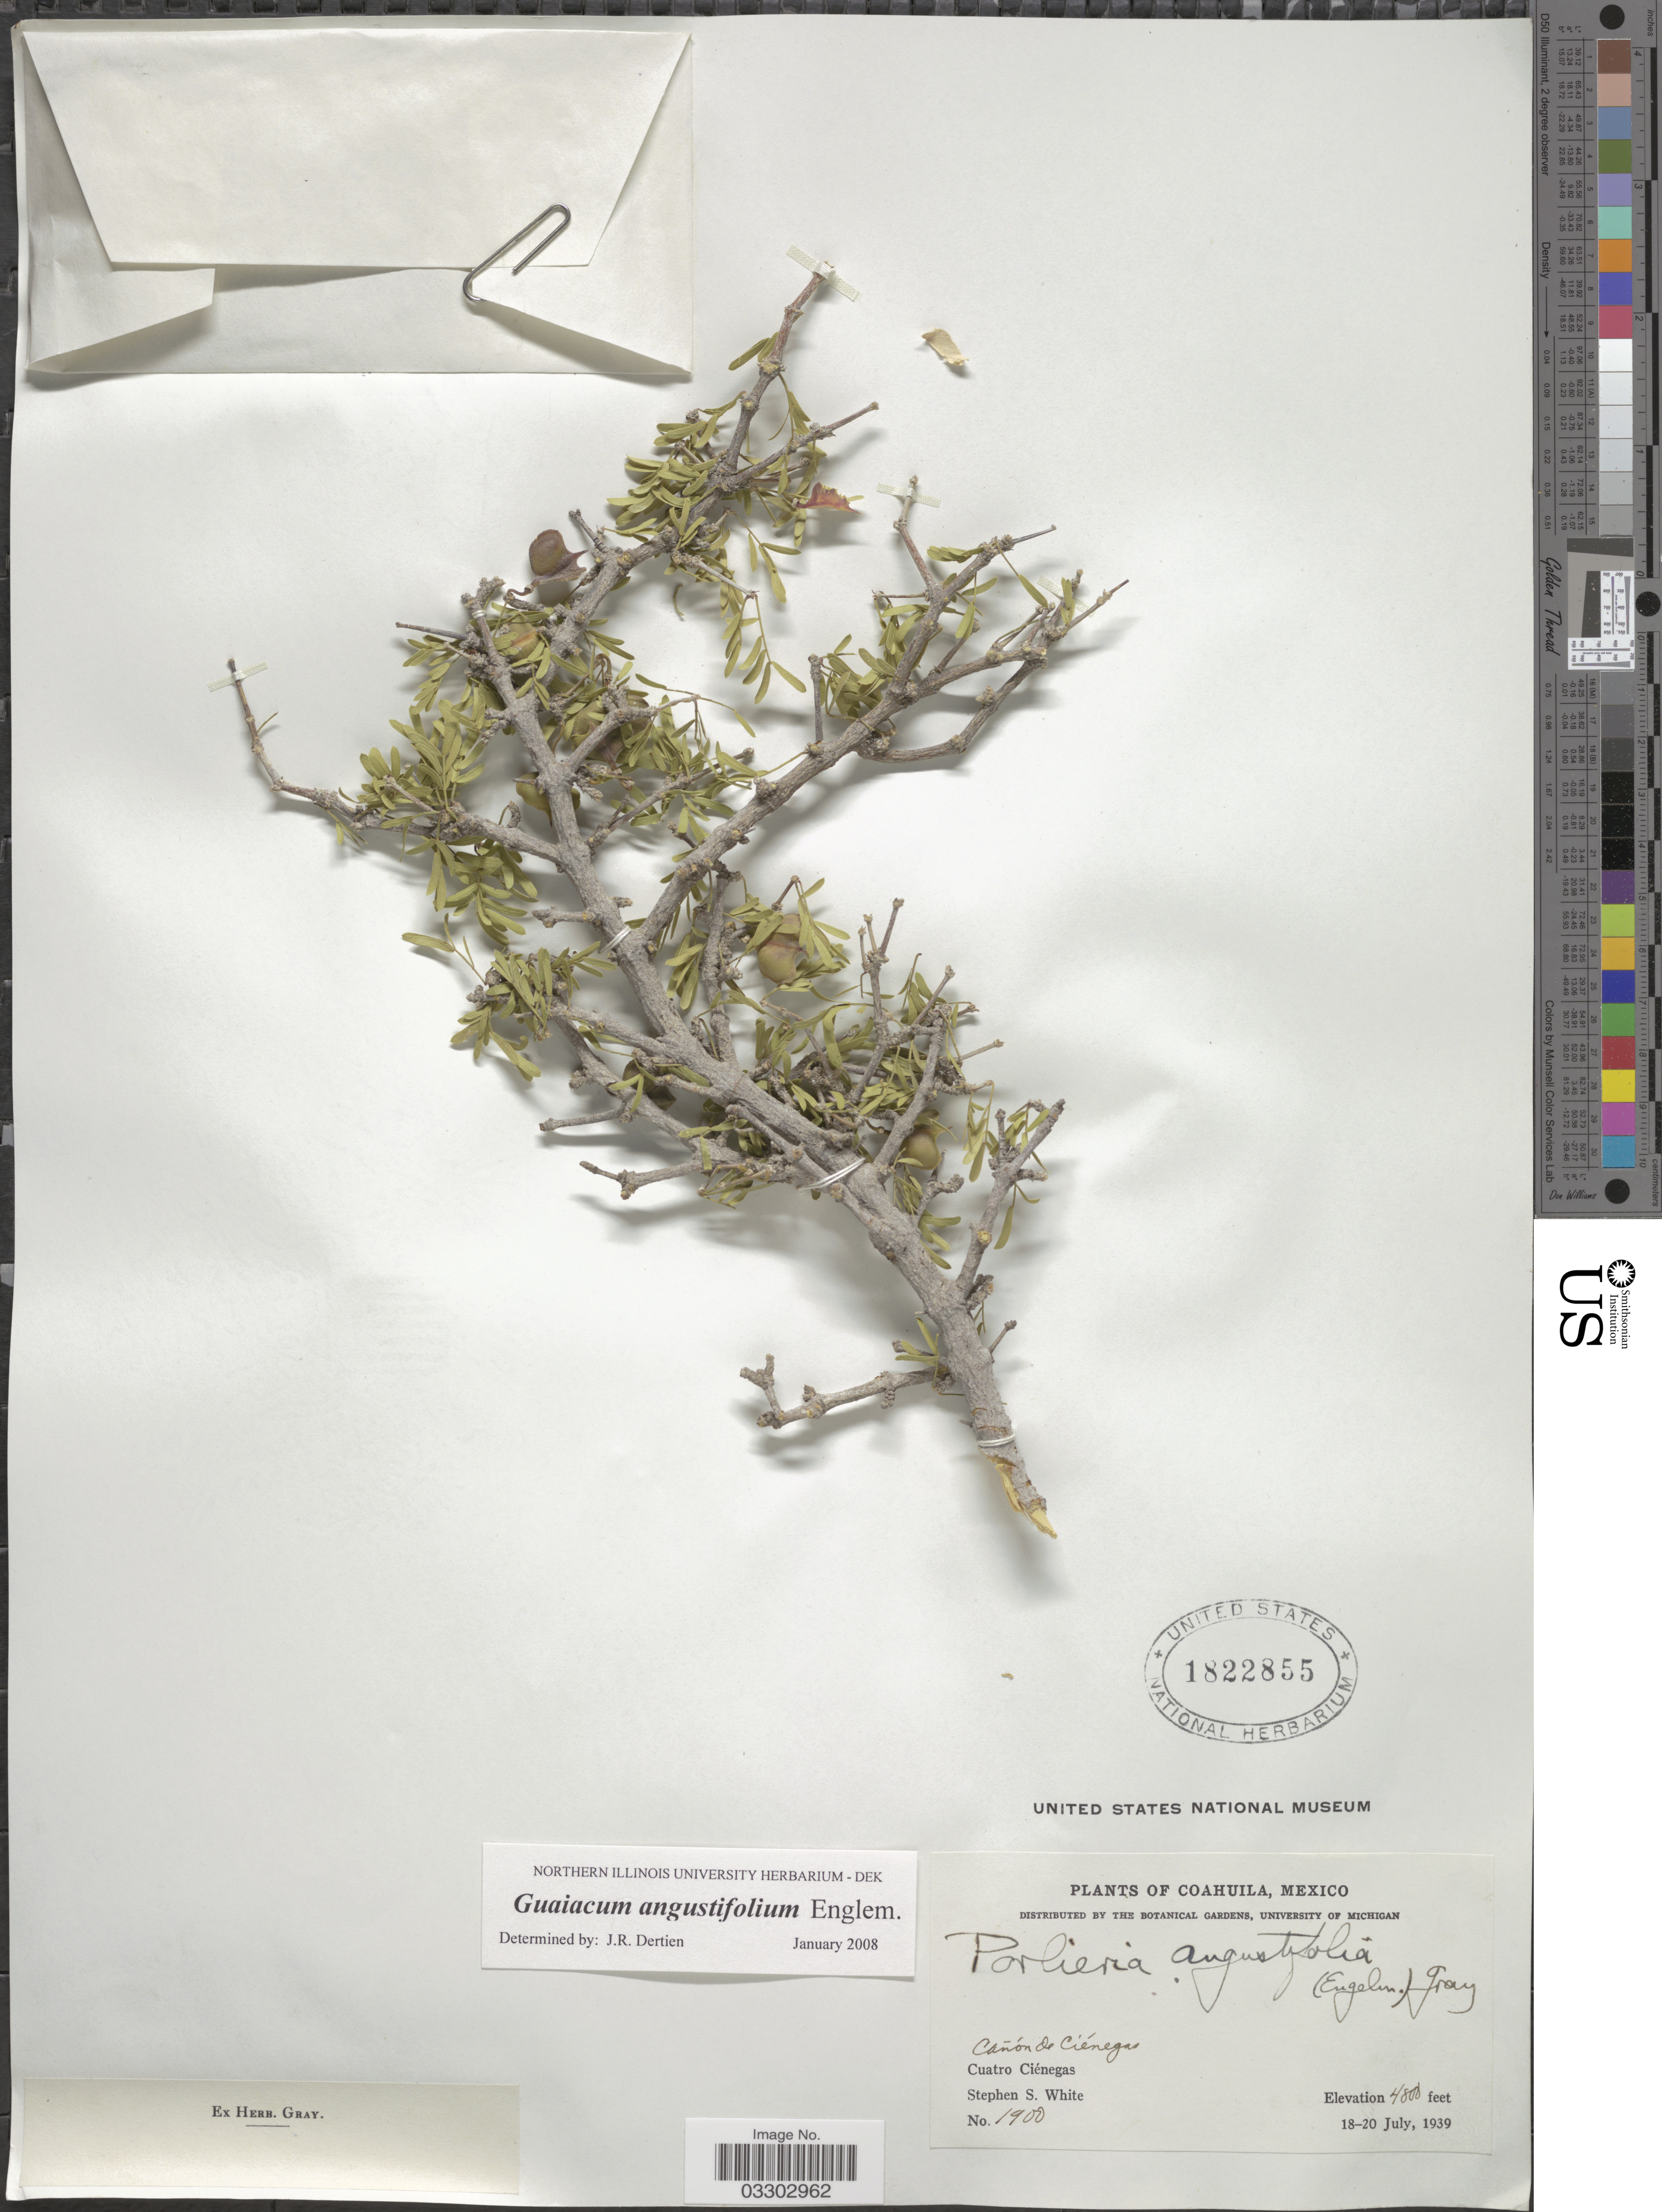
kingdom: Plantae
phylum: Tracheophyta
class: Magnoliopsida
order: Zygophyllales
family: Zygophyllaceae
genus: Guaiacum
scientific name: Guaiacum angustifolium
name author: Engelm.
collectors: S. S. White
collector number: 1900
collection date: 1939-07-18/1939-07-20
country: Mexico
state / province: Coahuila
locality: Cañon de Ciénegas. Cuatro Ciénegas.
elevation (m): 1463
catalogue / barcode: US 1822855